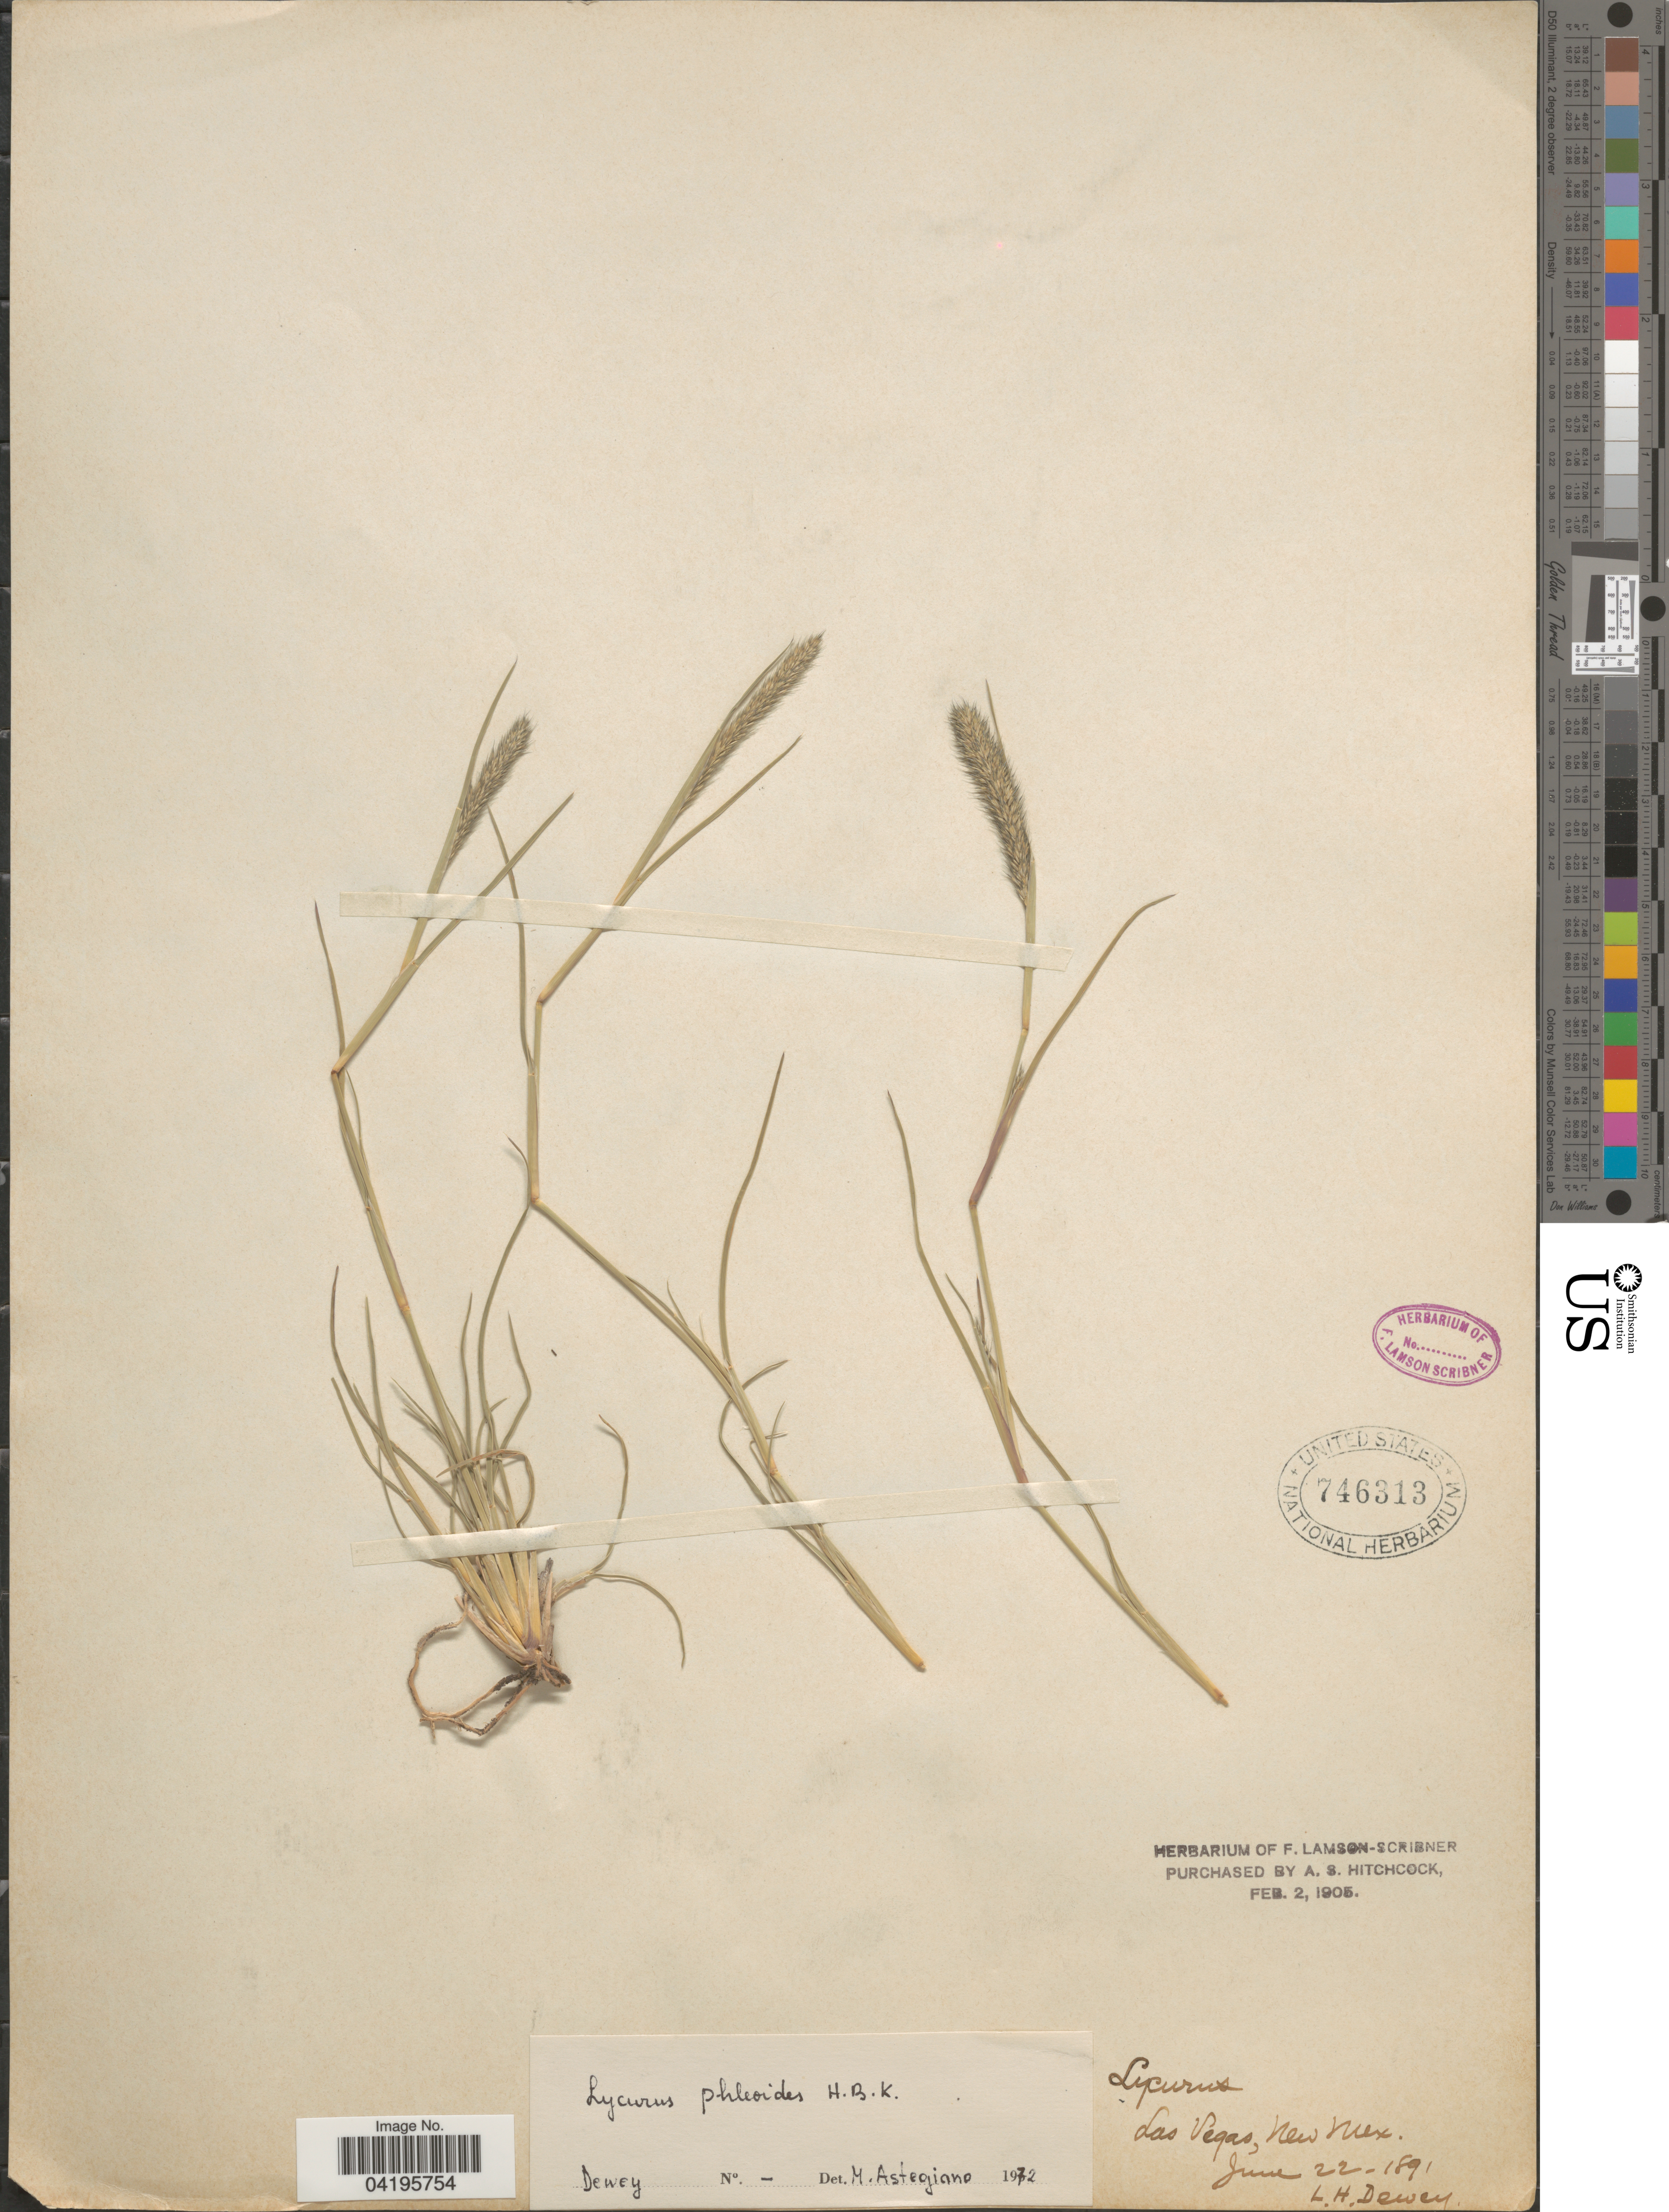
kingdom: Plantae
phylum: Tracheophyta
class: Liliopsida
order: Poales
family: Poaceae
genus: Muhlenbergia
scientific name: Muhlenbergia phleoides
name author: (Kunth) Columbus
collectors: L. H. Dewey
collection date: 1891-06-22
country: United States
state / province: New Mexico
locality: Las Vegas.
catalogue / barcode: US 746313